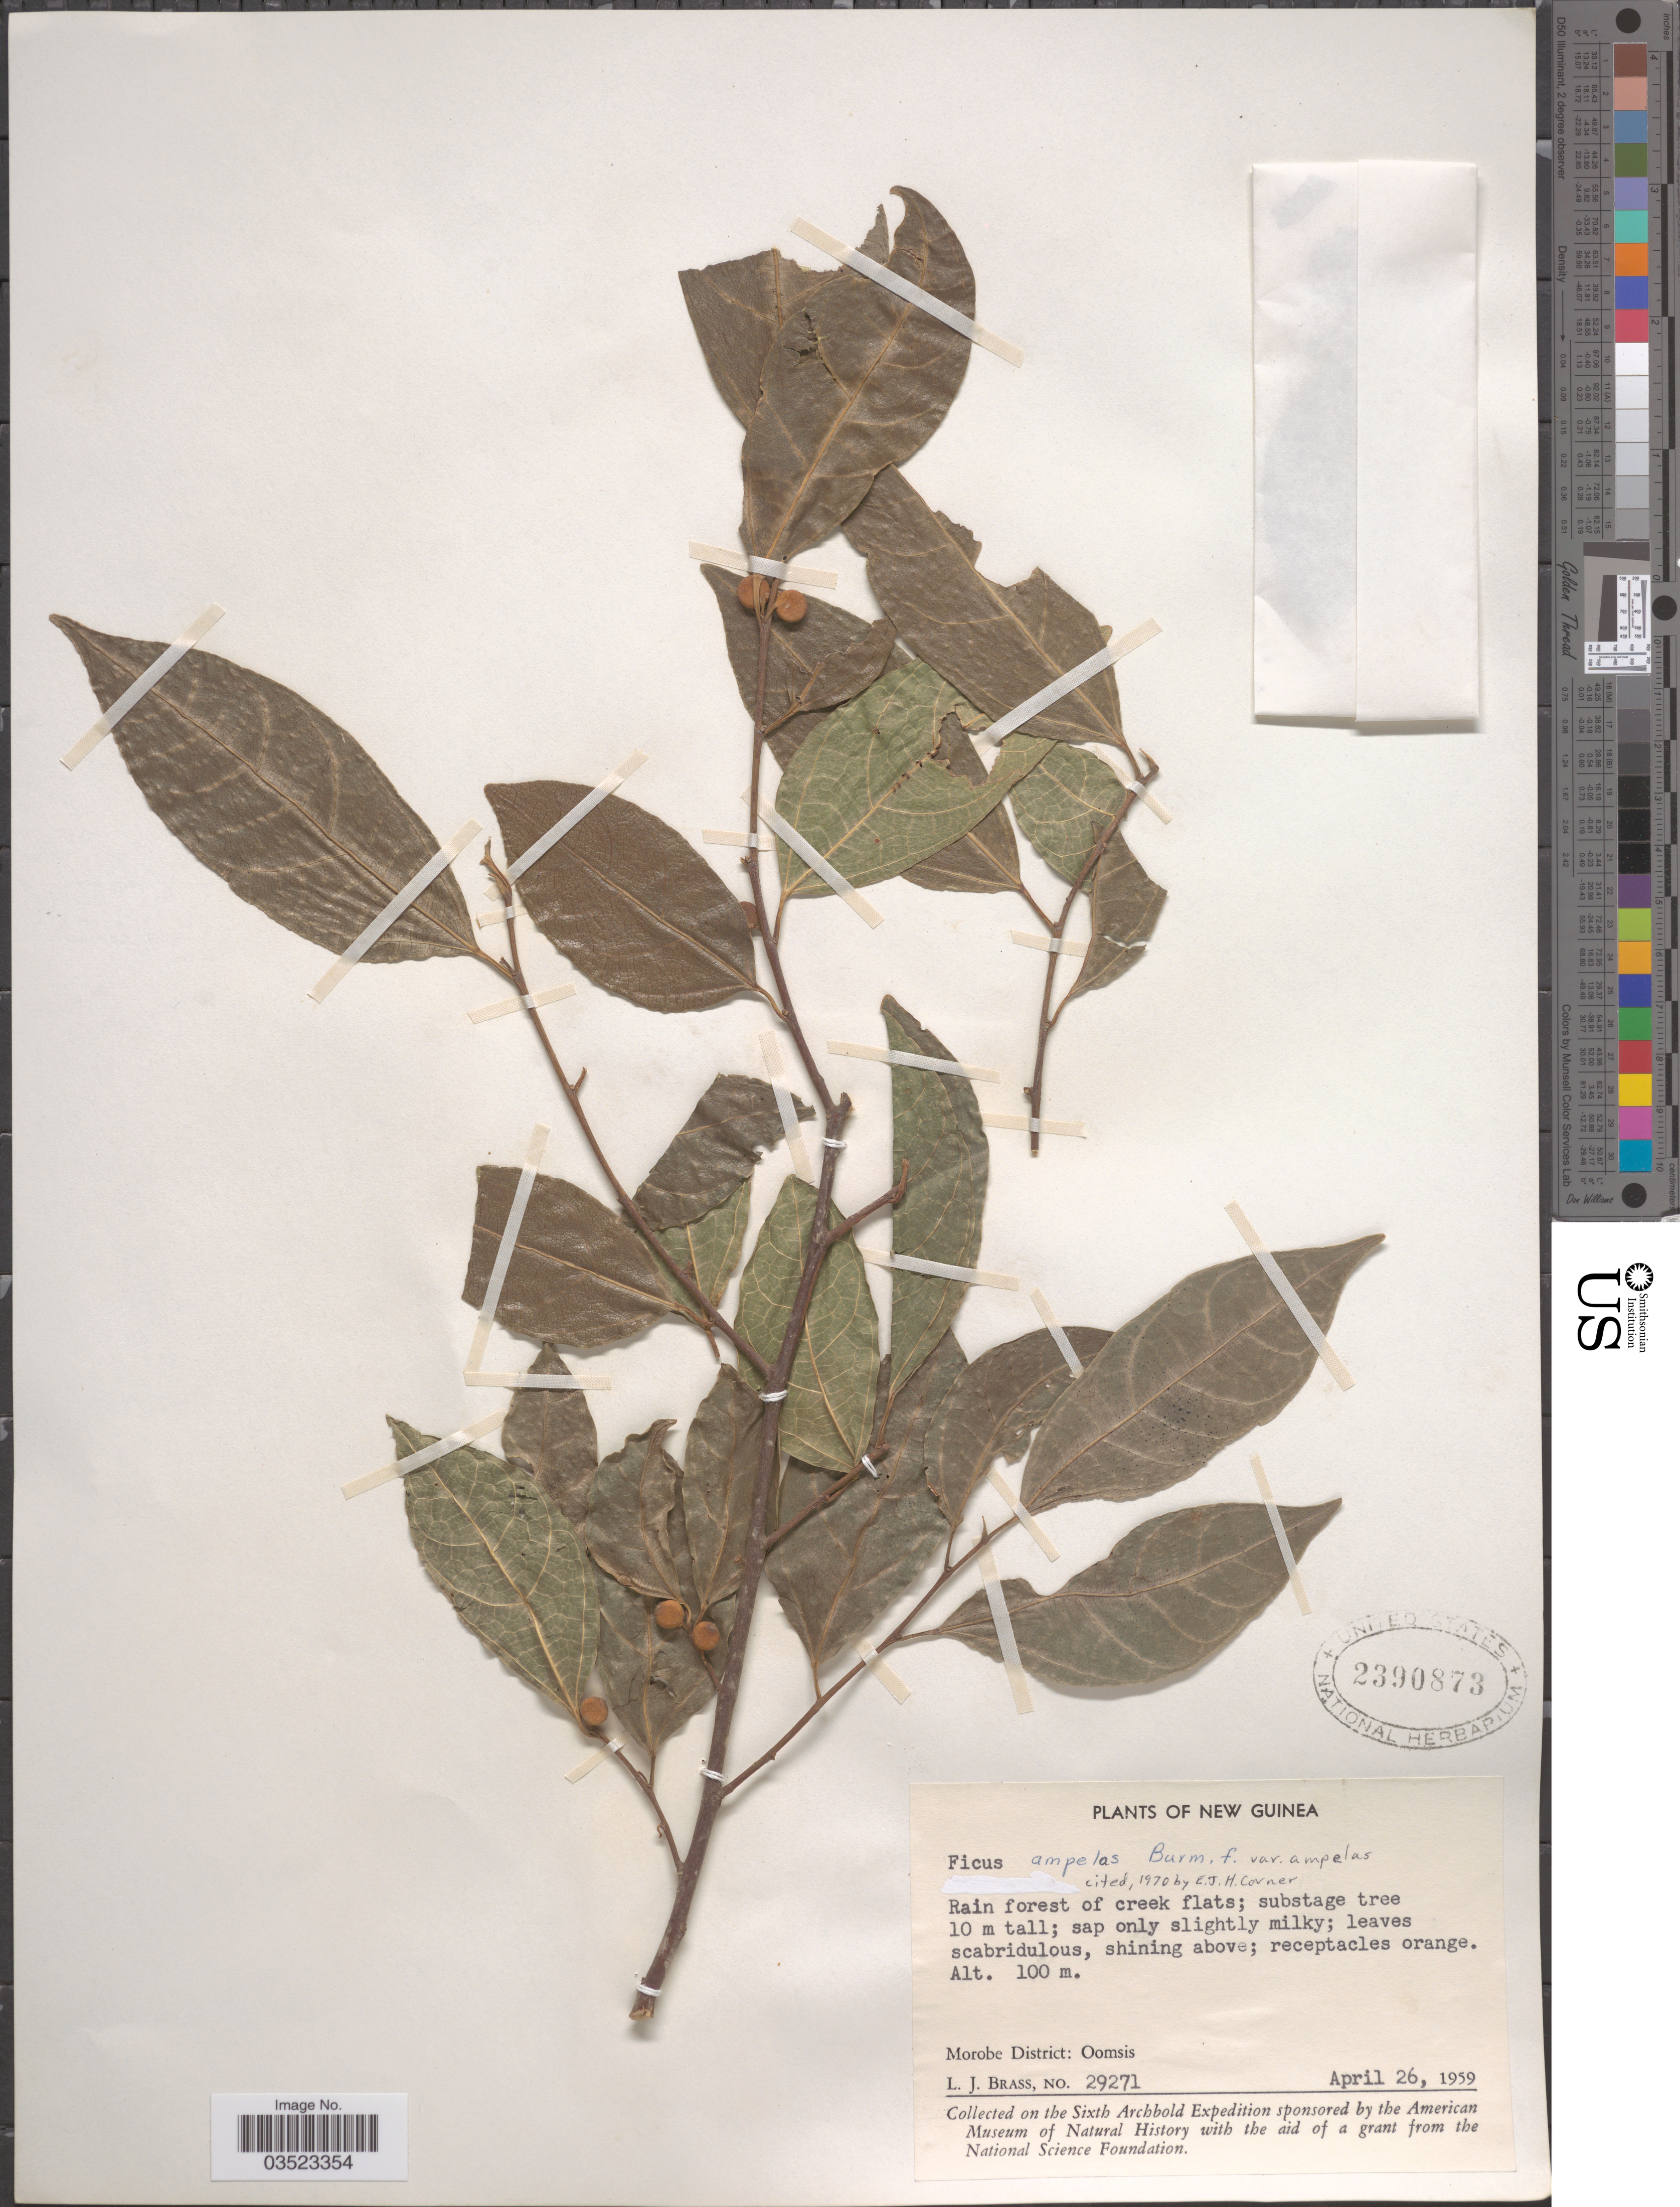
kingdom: Plantae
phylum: Tracheophyta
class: Magnoliopsida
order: Rosales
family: Moraceae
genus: Ficus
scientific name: Ficus ampelos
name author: Burm. f.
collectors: L. J. Brass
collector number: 29271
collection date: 1959-04-26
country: Papua New Guinea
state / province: Morobe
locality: New Guinea. Morobe District: Oomsis.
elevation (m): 100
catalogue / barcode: US 2390873